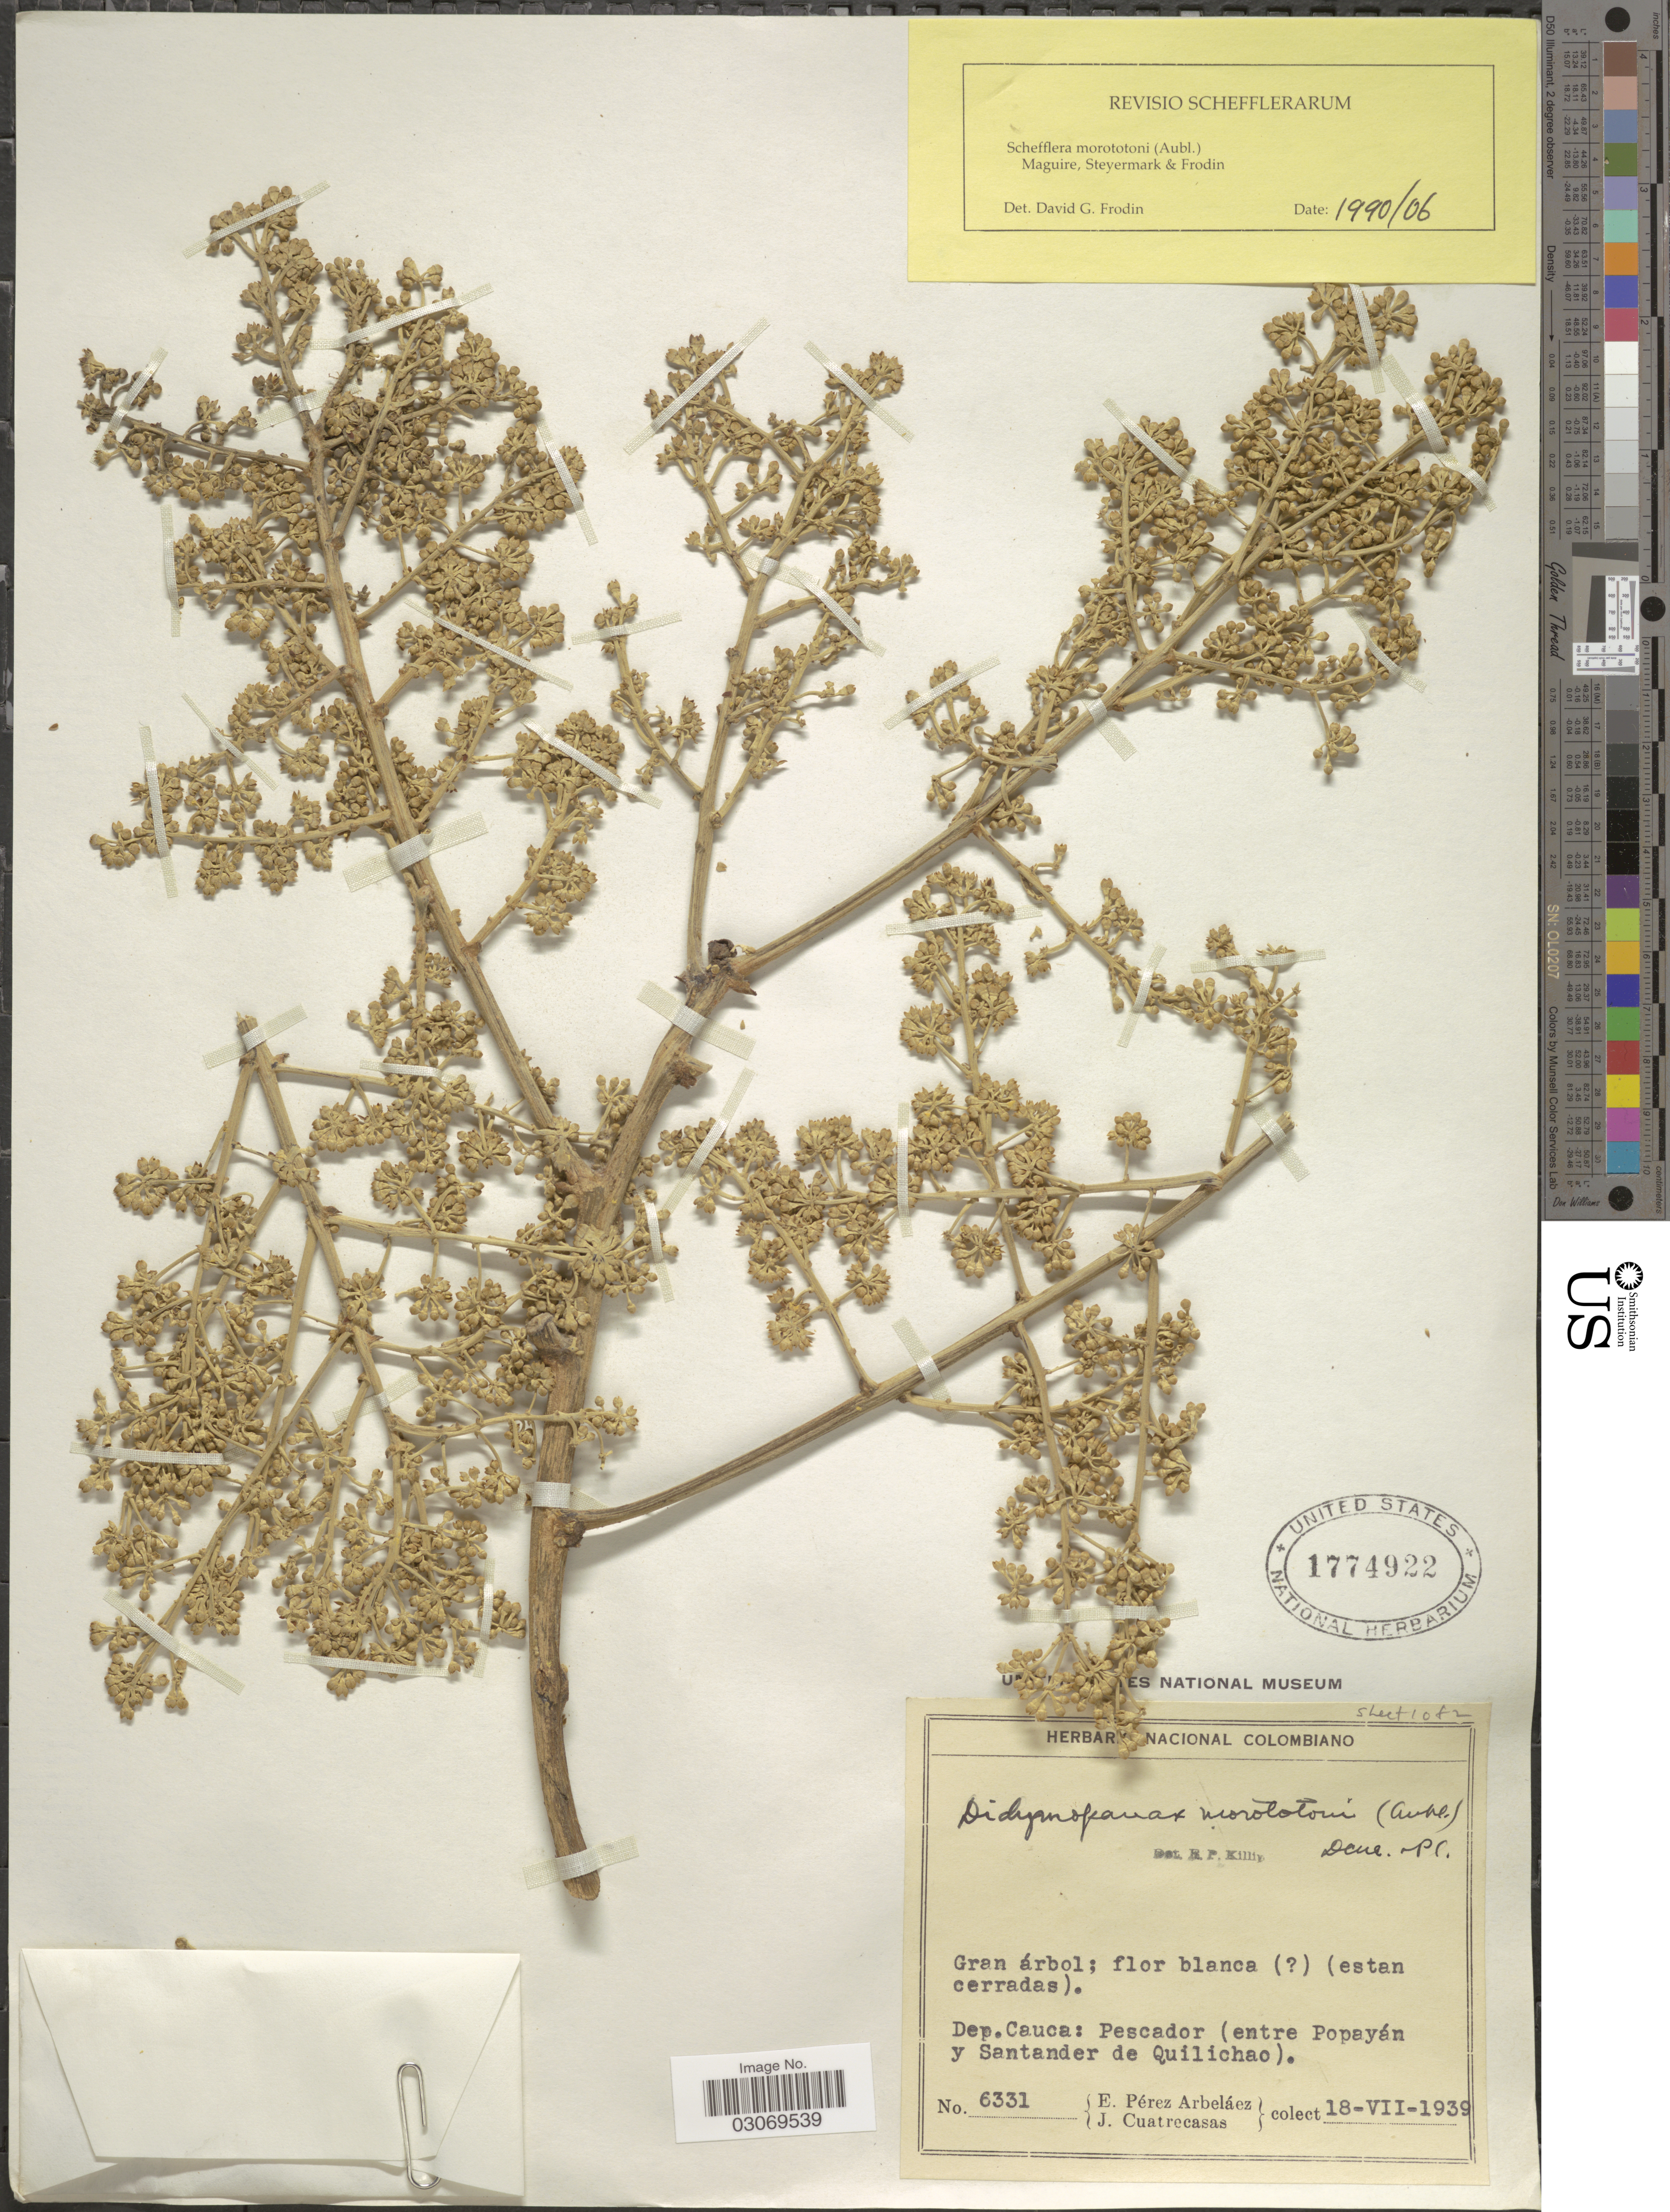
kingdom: Plantae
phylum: Tracheophyta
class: Magnoliopsida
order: Apiales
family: Araliaceae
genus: Schefflera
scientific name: Schefflera morototoni (Aubl.) Maguire, Steyerm. & Frodin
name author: (Aubl.) Maguire et al.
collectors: E. Pérez Arbeláez & J. Cuatrecasas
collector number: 6331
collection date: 1939-07-18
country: Colombia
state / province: Cauca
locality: Dep. Cauca: Pescador (entre Popayán y Santander de Quilichao).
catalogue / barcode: US 1774922